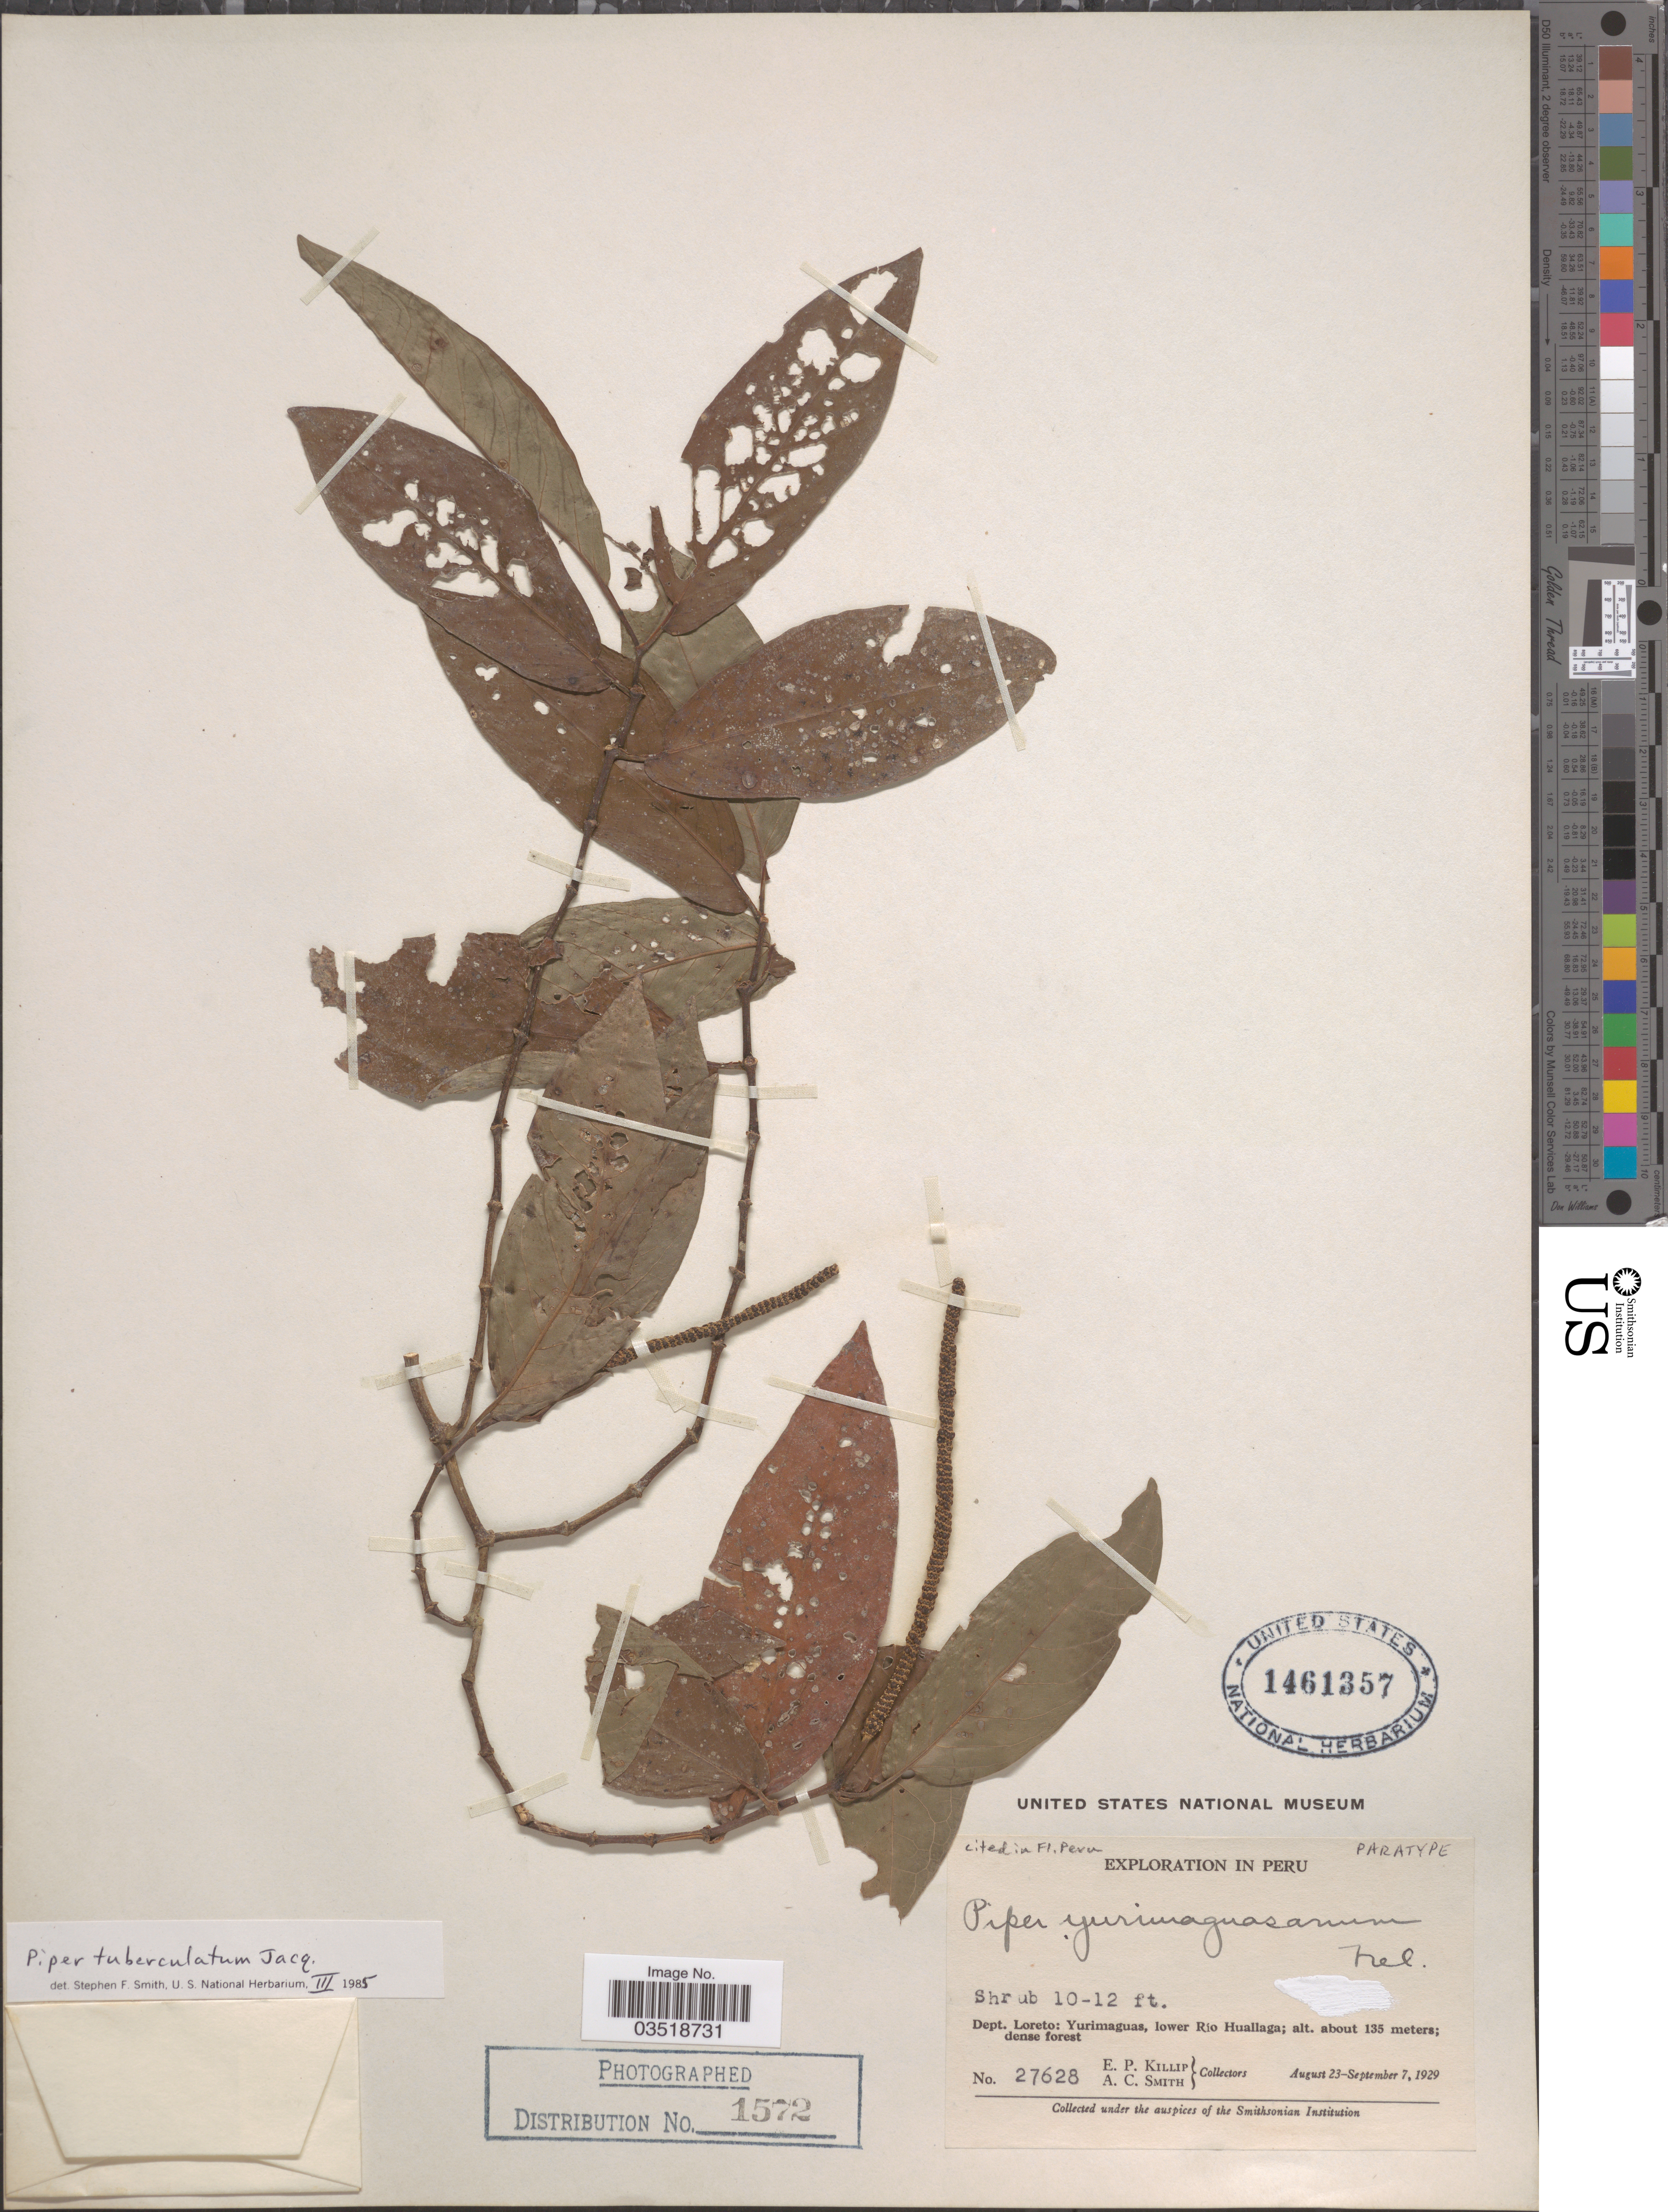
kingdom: Plantae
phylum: Tracheophyta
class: Magnoliopsida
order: Piperales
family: Piperaceae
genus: Piper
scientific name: Piper yurimaguasanum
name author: Trel. in J.F. Macbr.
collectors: E. P. Killip & A. C. Smith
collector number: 27628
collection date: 1929-08-23/1929-09-07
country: Peru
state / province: Loreto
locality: Dept. Loreto: Yurimaguas, lower Rio Huallaga.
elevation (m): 135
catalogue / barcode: US 1461357